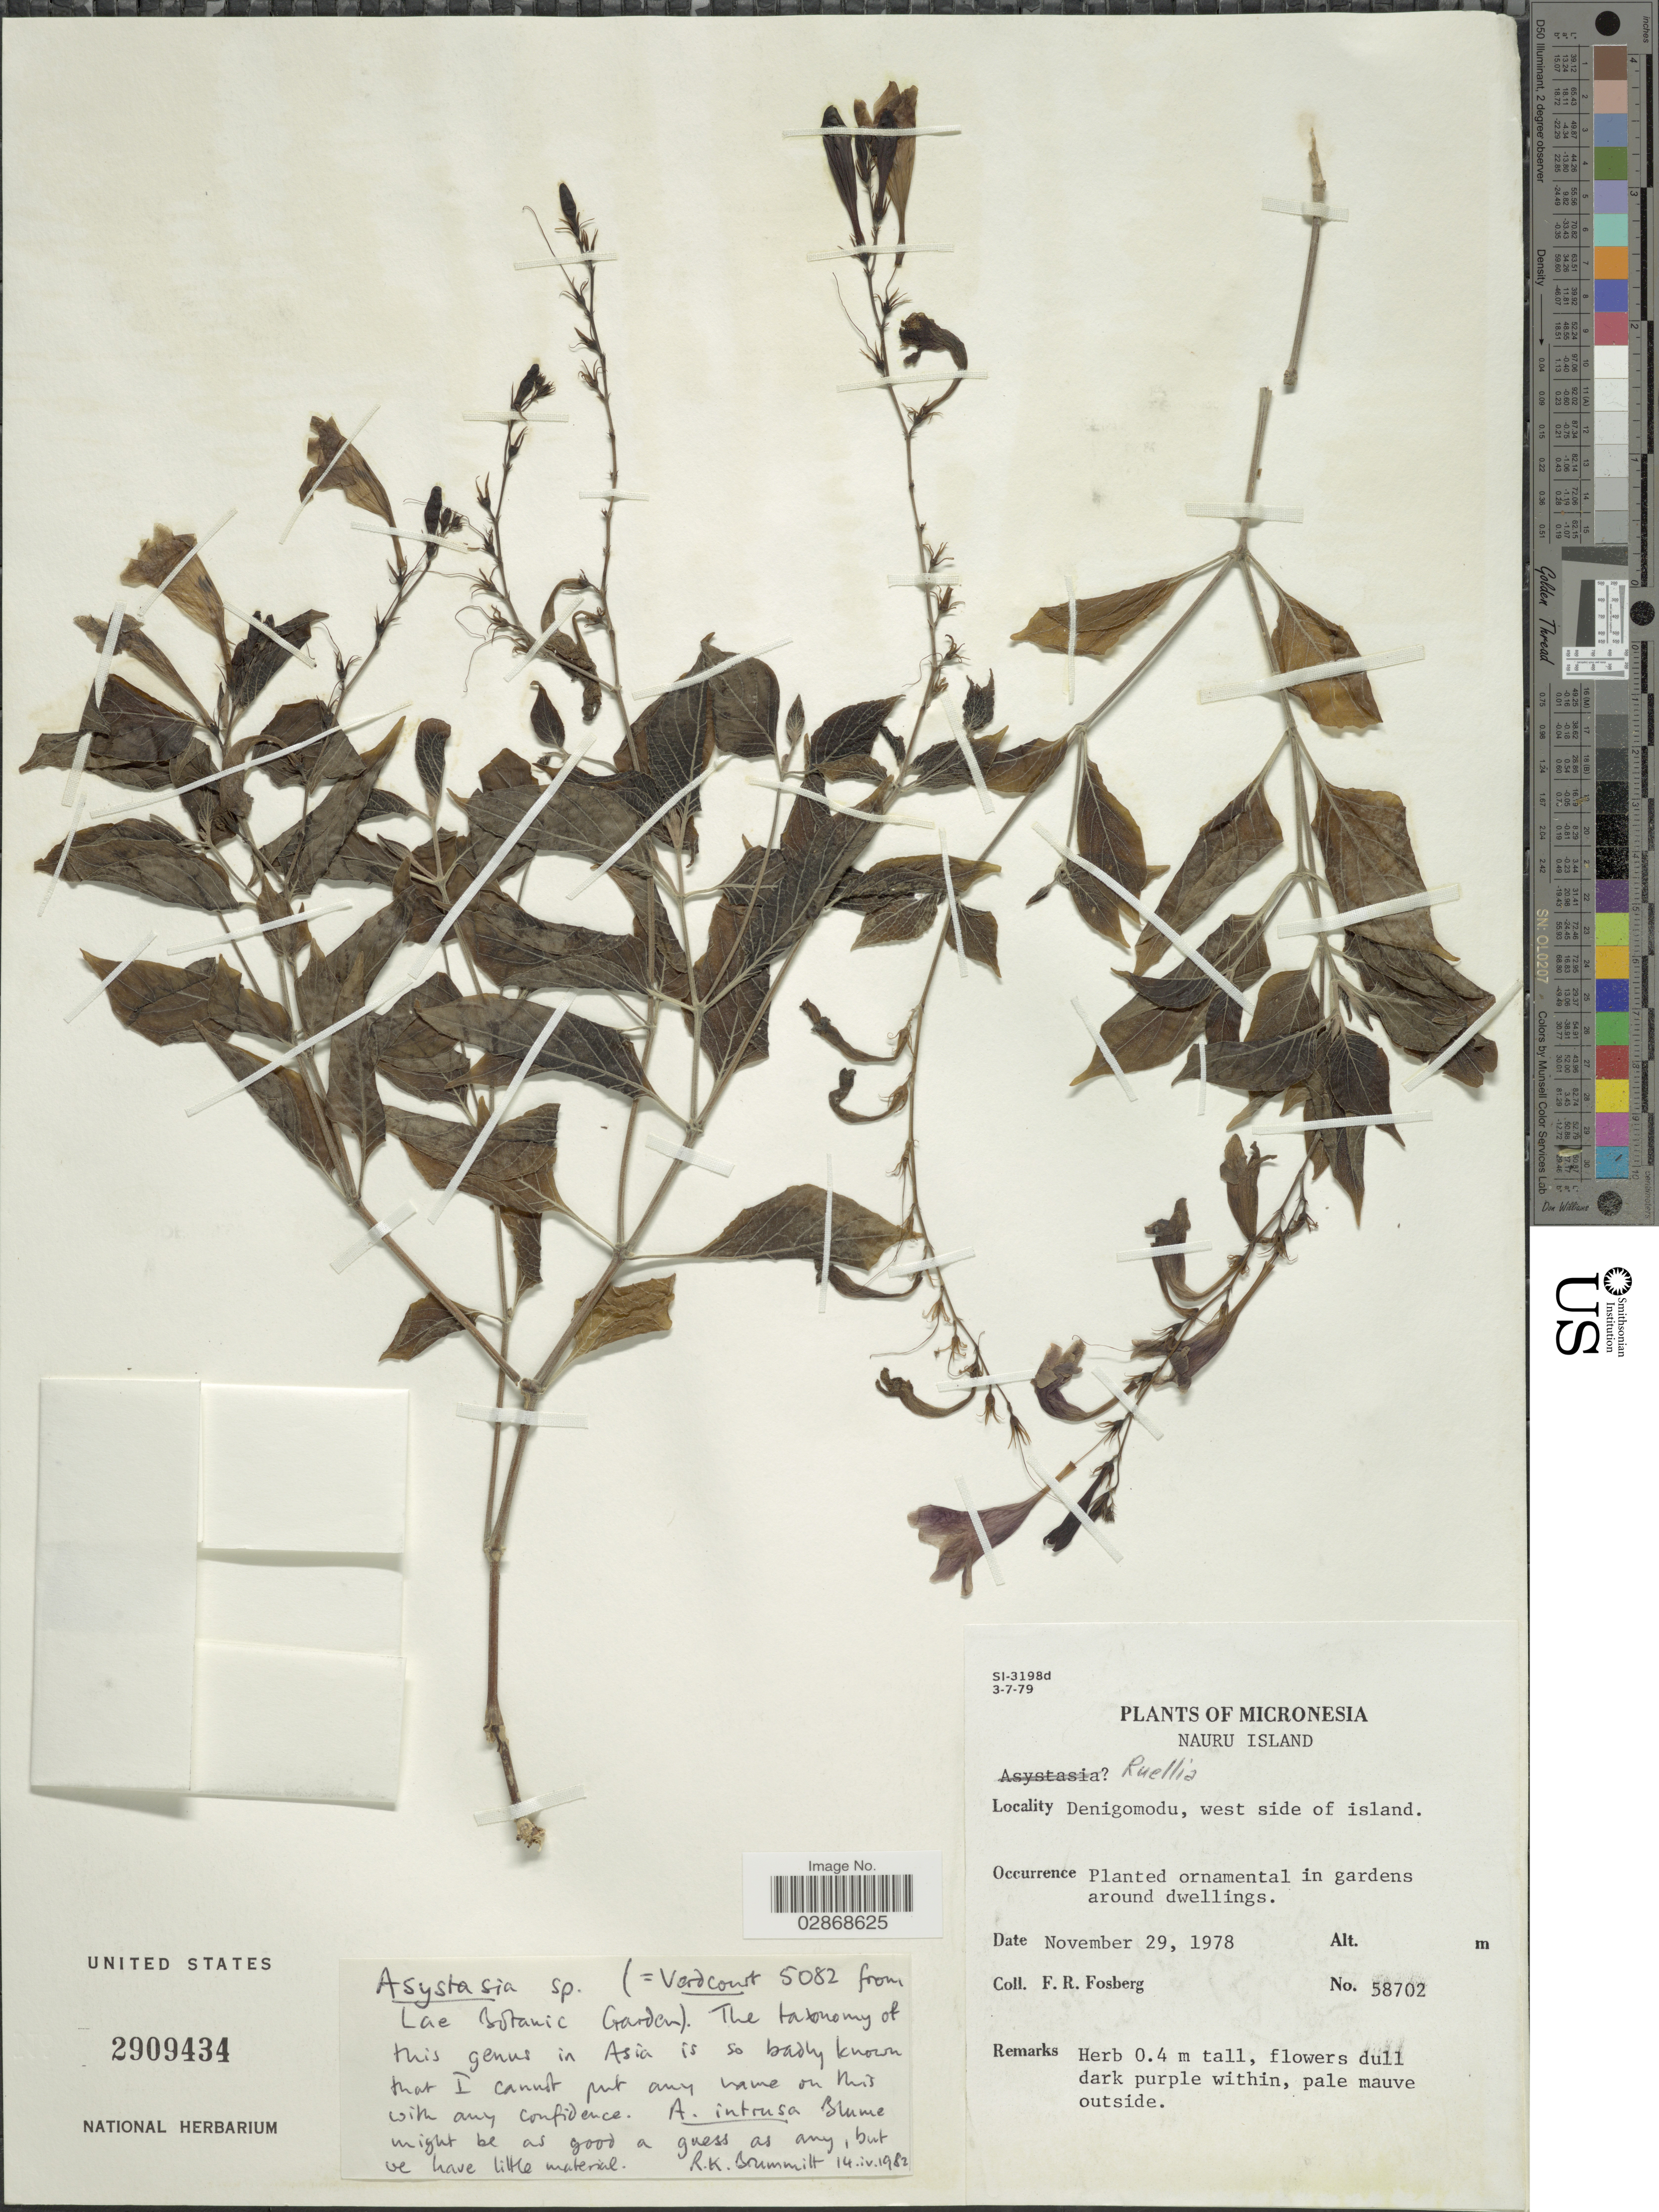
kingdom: Plantae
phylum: Tracheophyta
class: Magnoliopsida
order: Lamiales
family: Acanthaceae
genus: Asystasia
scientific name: Asystasia intrusa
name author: (Forssk.) Blume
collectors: F. R. Fosberg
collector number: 58702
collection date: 1978-11-29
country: Nauru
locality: Micronesia. Nauru Island. Denigomodu, west side of island.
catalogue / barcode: US 2909434